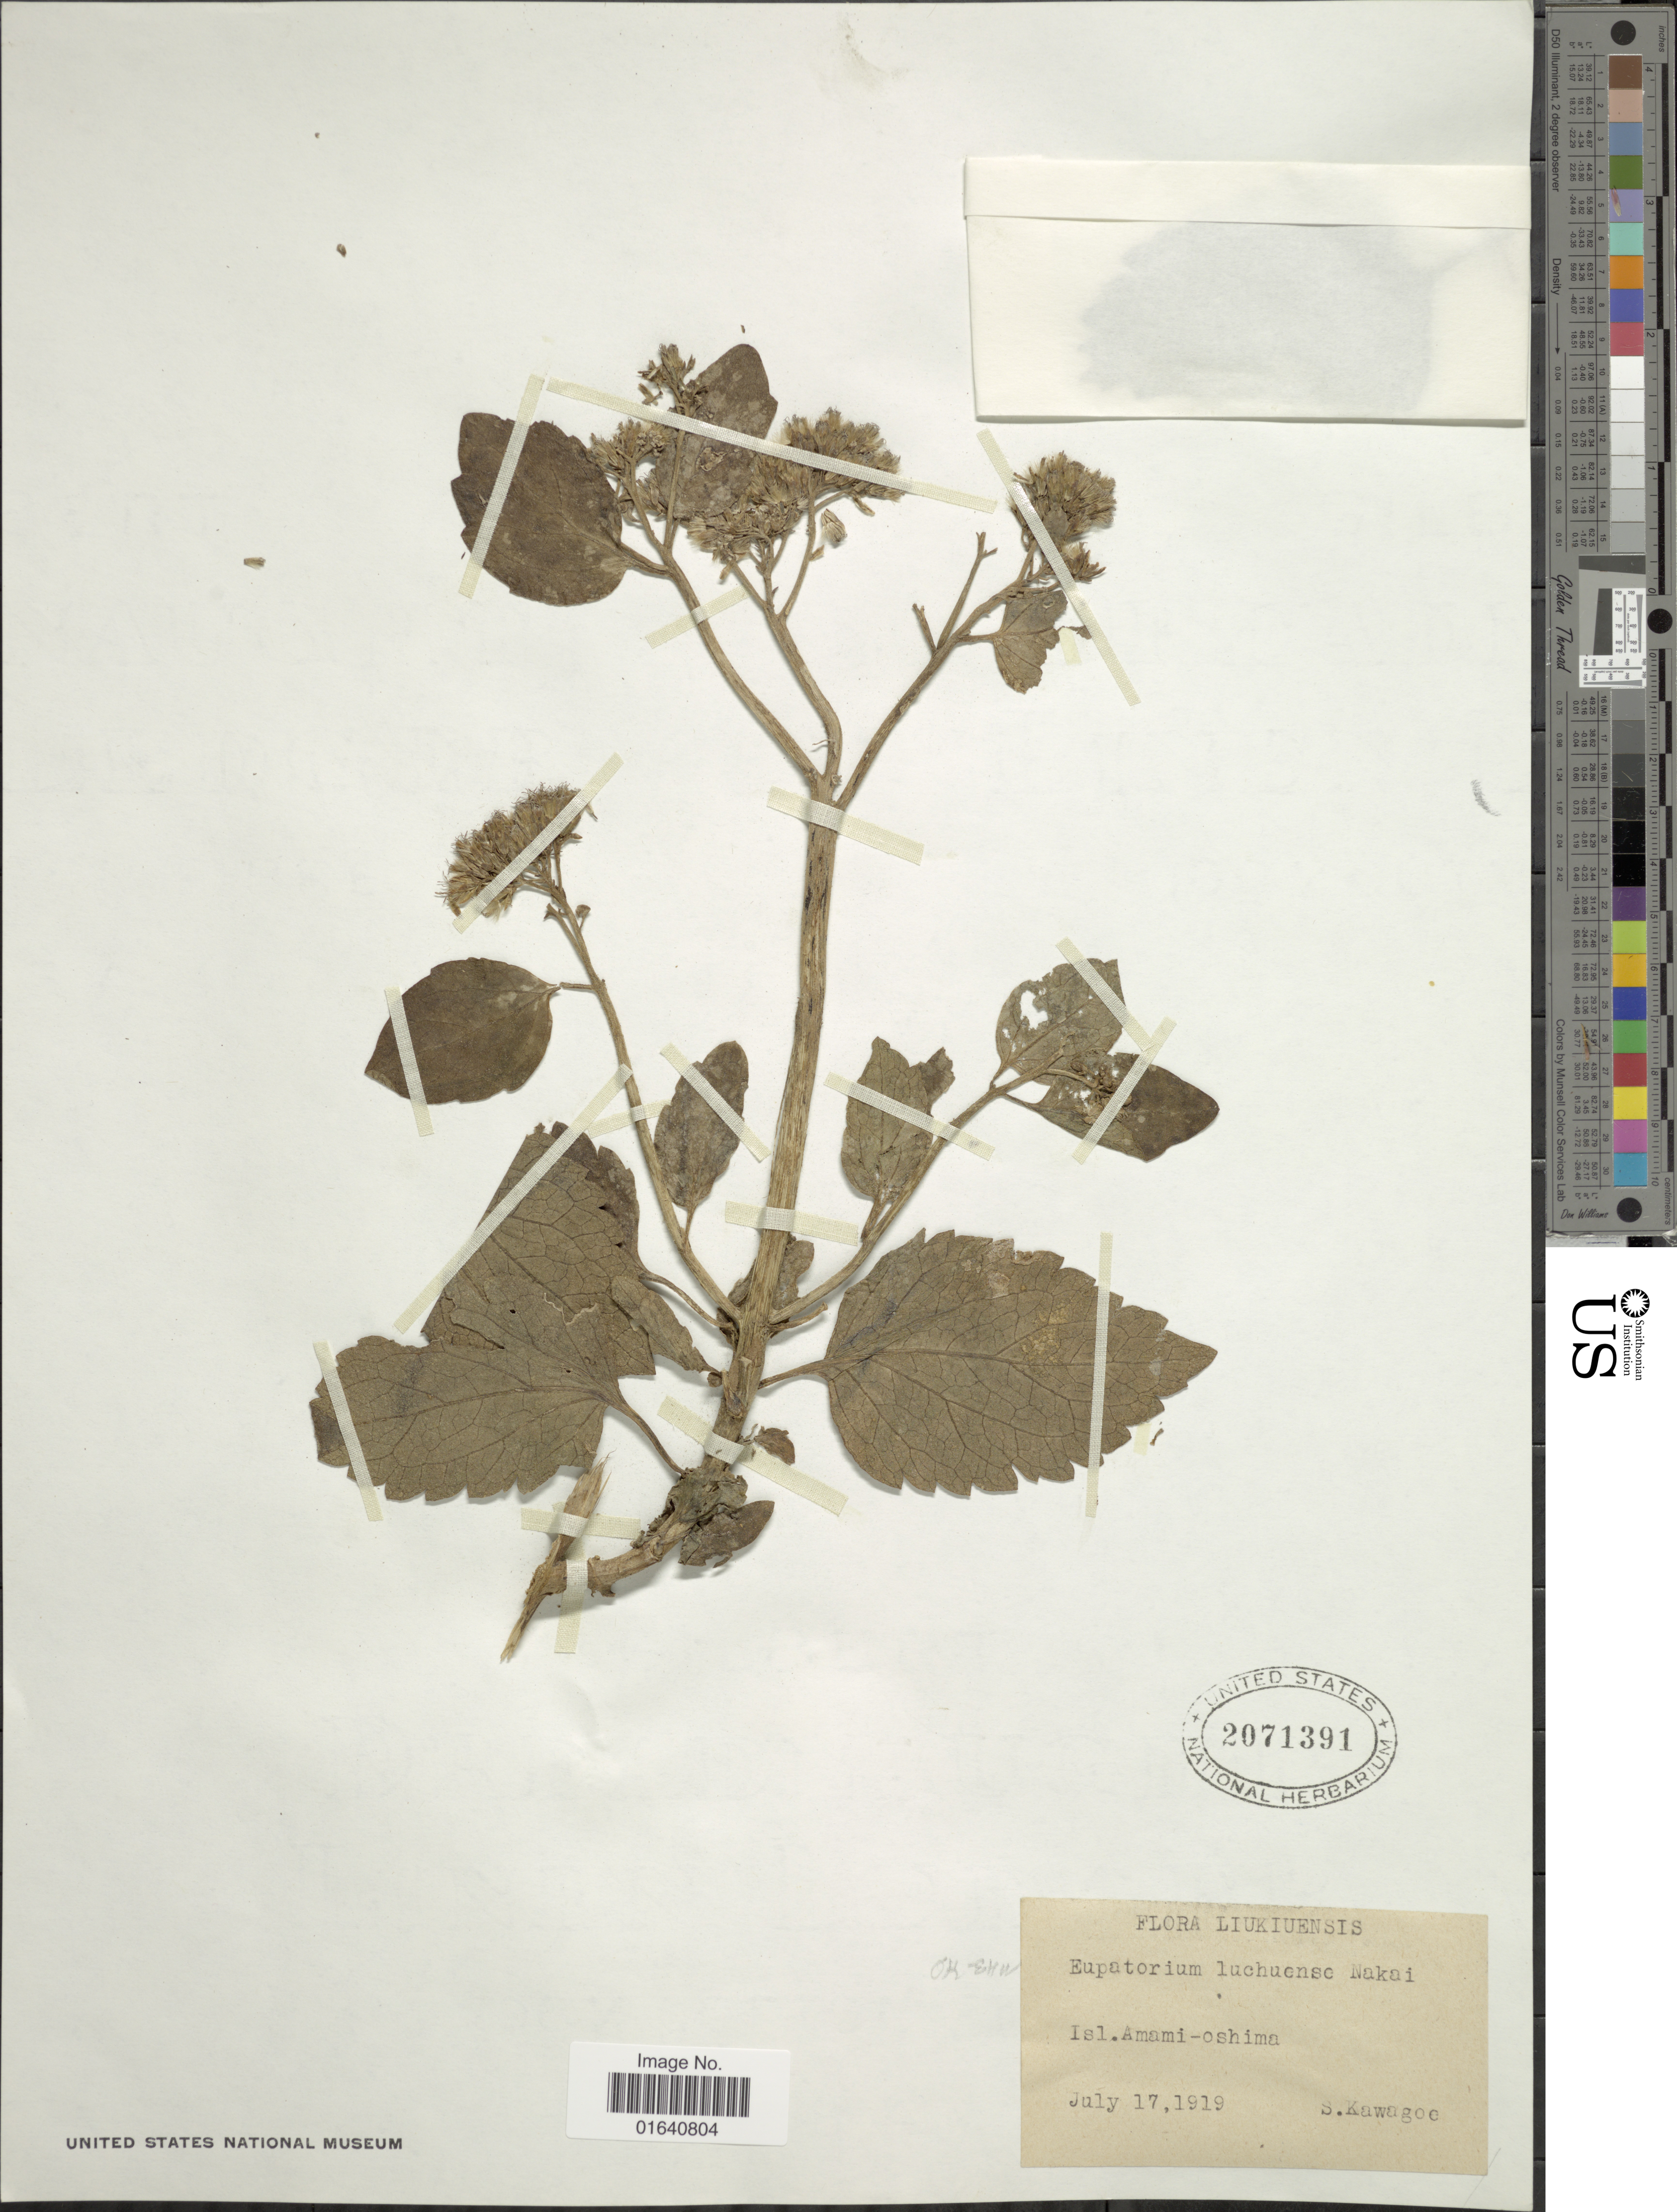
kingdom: Plantae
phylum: Tracheophyta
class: Magnoliopsida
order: Asterales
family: Asteraceae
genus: Eupatorium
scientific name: Eupatorium luchuense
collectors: S. Kawagoe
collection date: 1919-07-17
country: Japan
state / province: Okinawa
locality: Liukiuensis, isl. Amami-oshima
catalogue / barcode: US 2071391